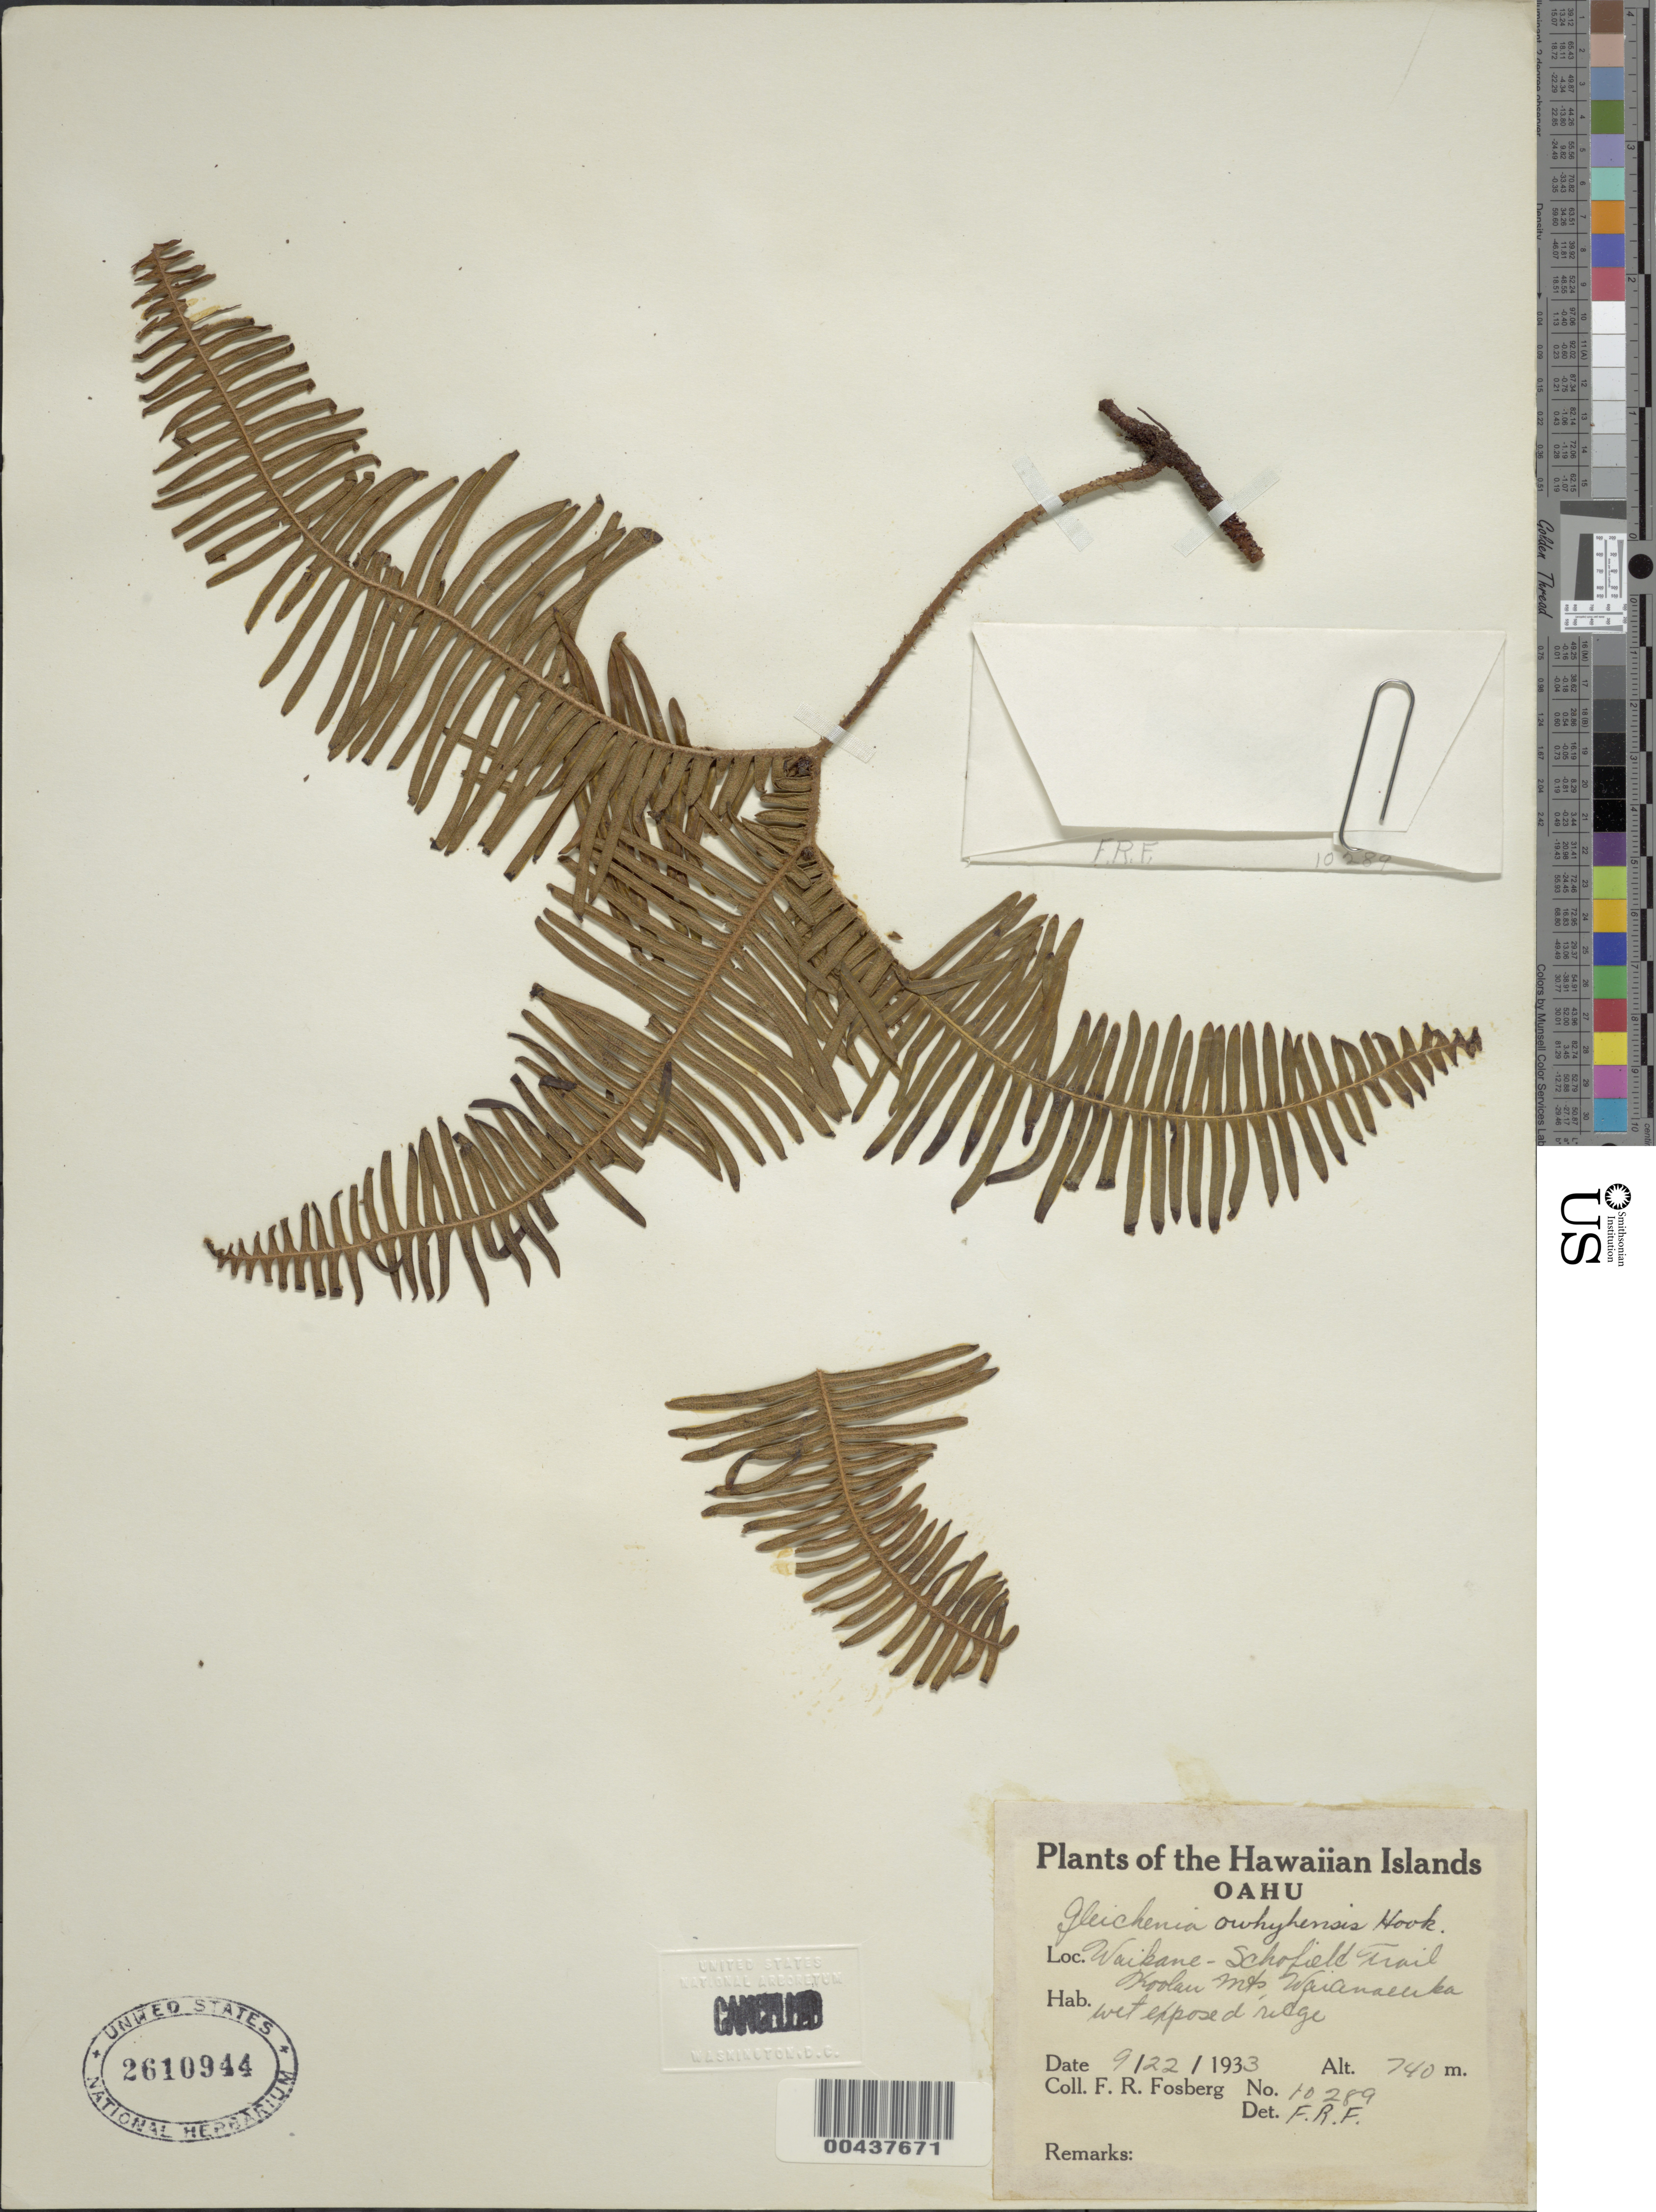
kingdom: Plantae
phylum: Tracheophyta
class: Polypodiopsida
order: Gleicheniales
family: Gleicheniaceae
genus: Sticherus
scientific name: Sticherus owhyhensis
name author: (Hook.) Ching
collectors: F. R. Fosberg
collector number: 10289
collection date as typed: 22 Sep 1933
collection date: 1933-09-22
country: United States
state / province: Hawaii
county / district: Honolulu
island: Oahu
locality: Waikane-Schofield Trail, Koolau Mts., Waianaeuka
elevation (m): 740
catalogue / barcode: US 2610944